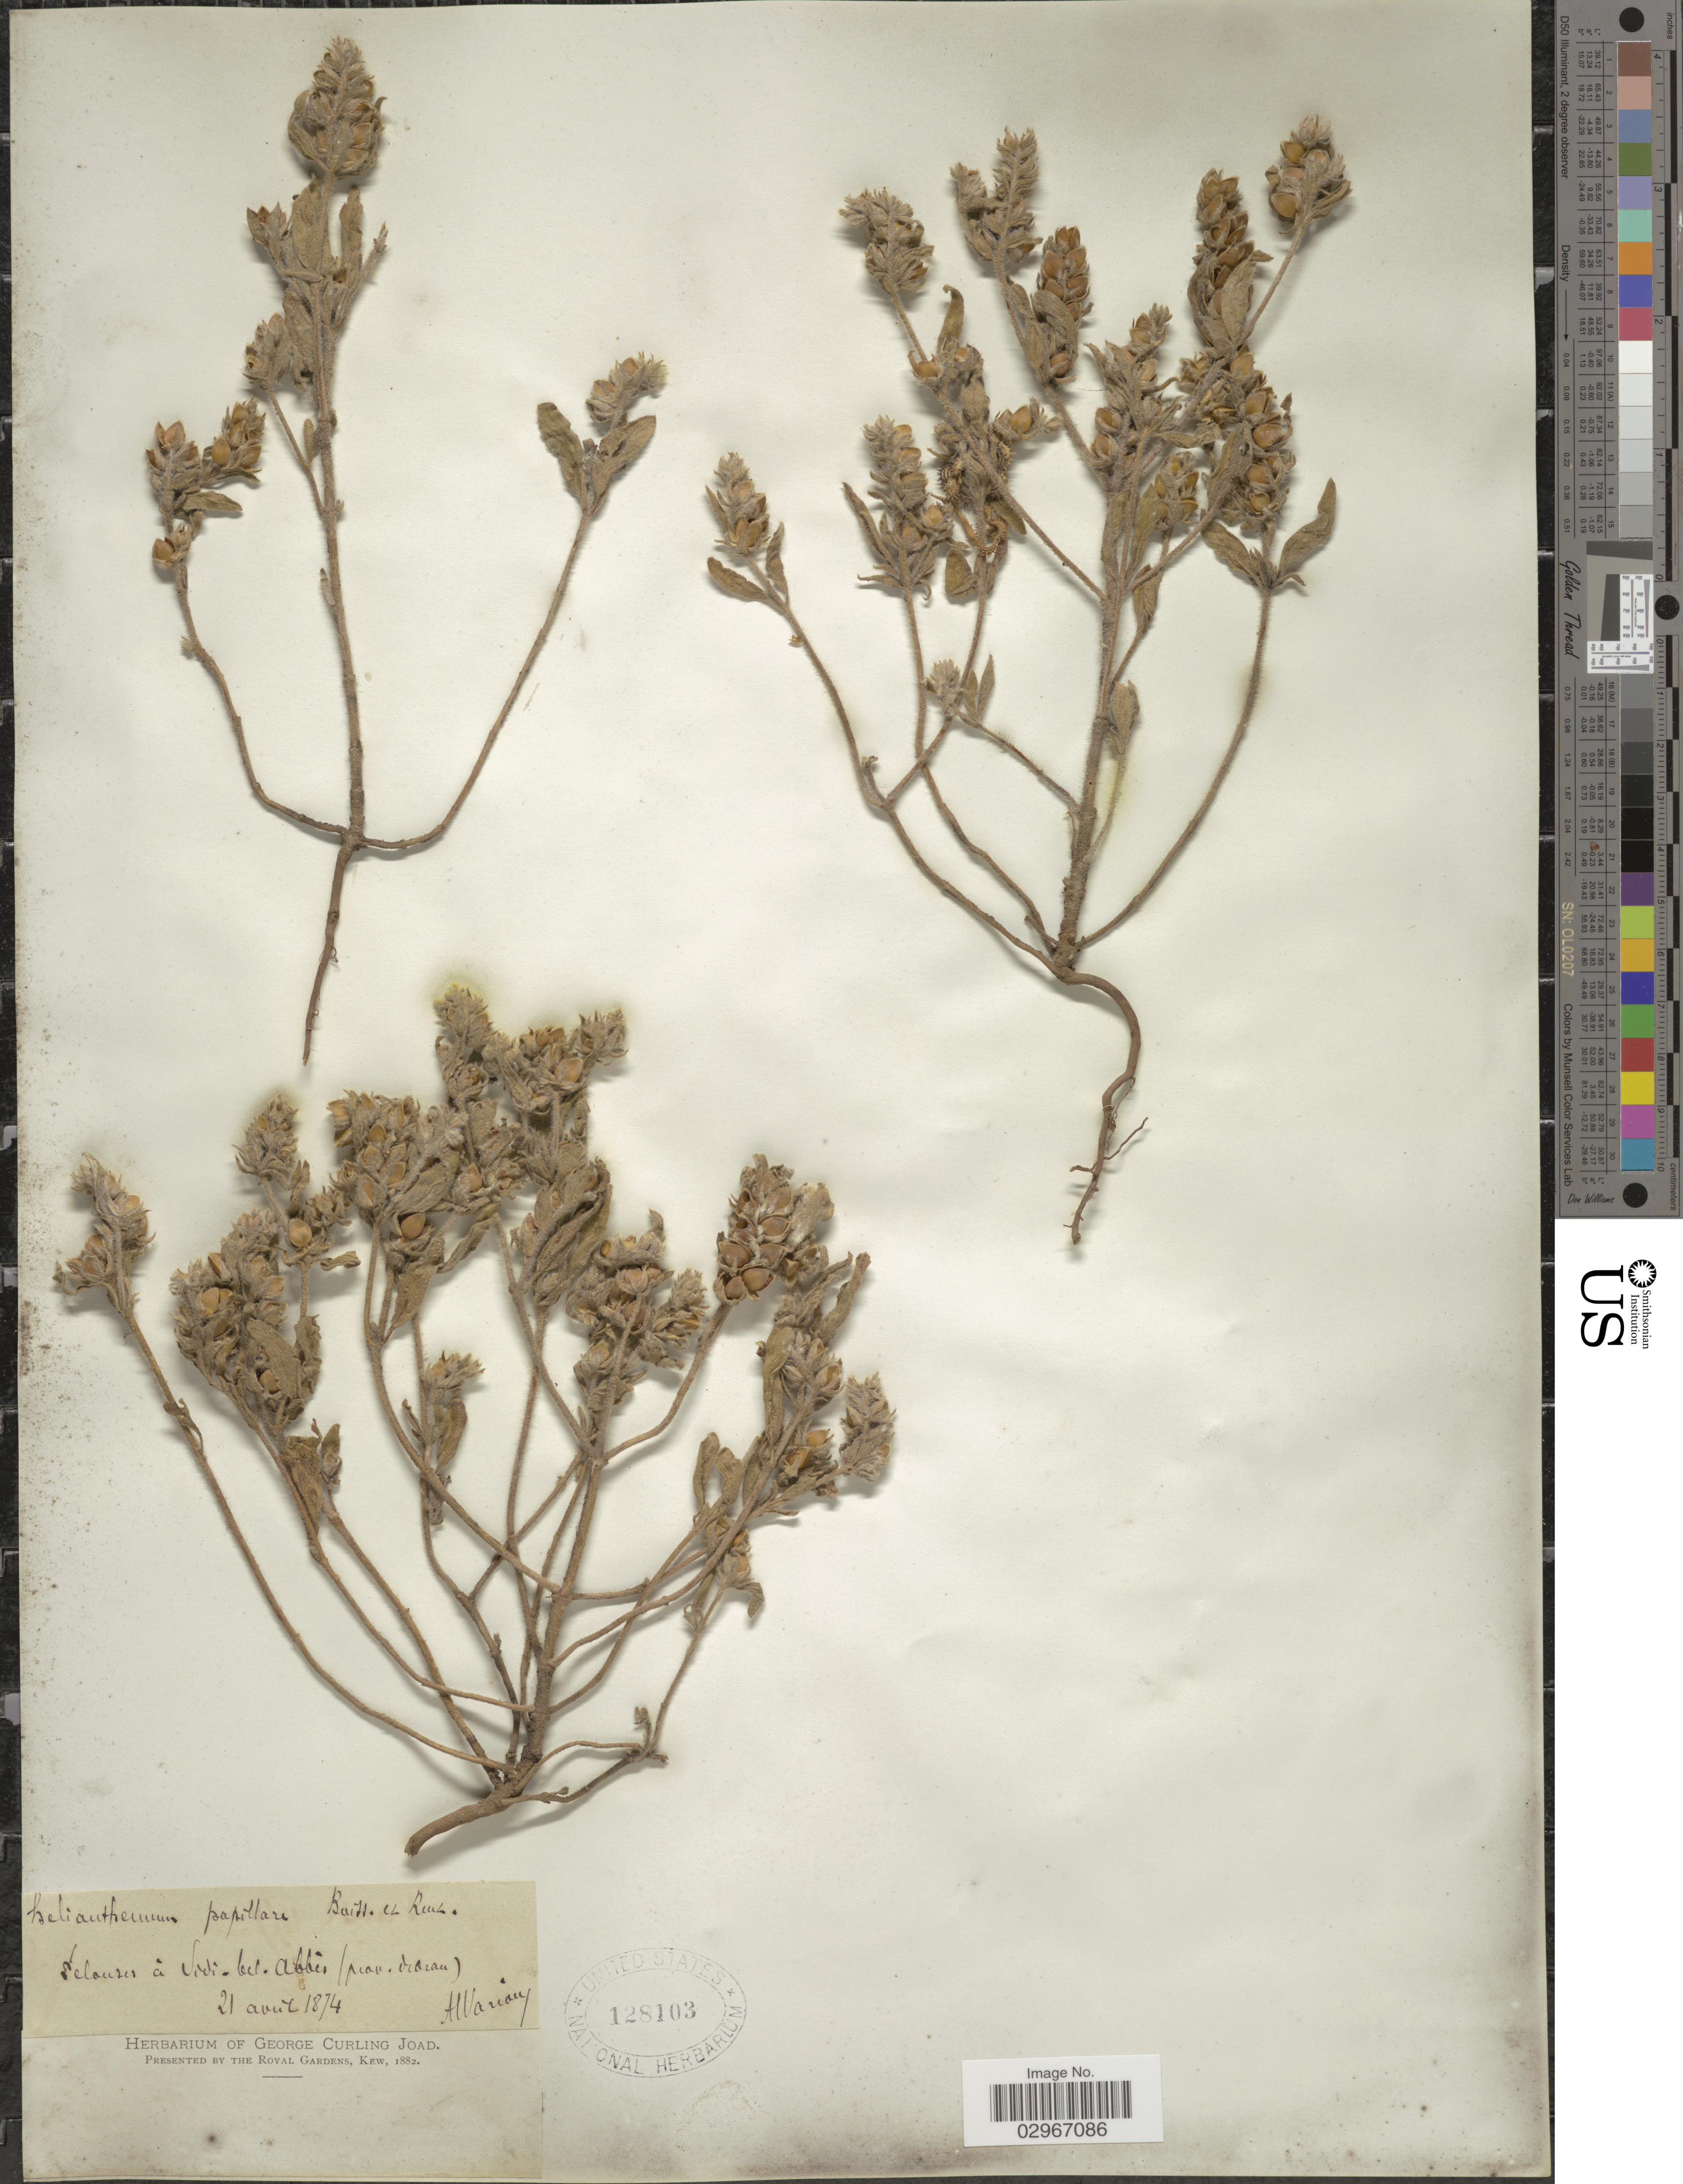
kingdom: Plantae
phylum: Tracheophyta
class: Magnoliopsida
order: Malvales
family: Cistaceae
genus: Helianthemum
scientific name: Helianthemum papillare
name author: Boiss.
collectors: A. Warion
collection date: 1874-04-21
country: Algeria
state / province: Oran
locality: Delouses á Sidi-bel-abbès.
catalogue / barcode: US 128103